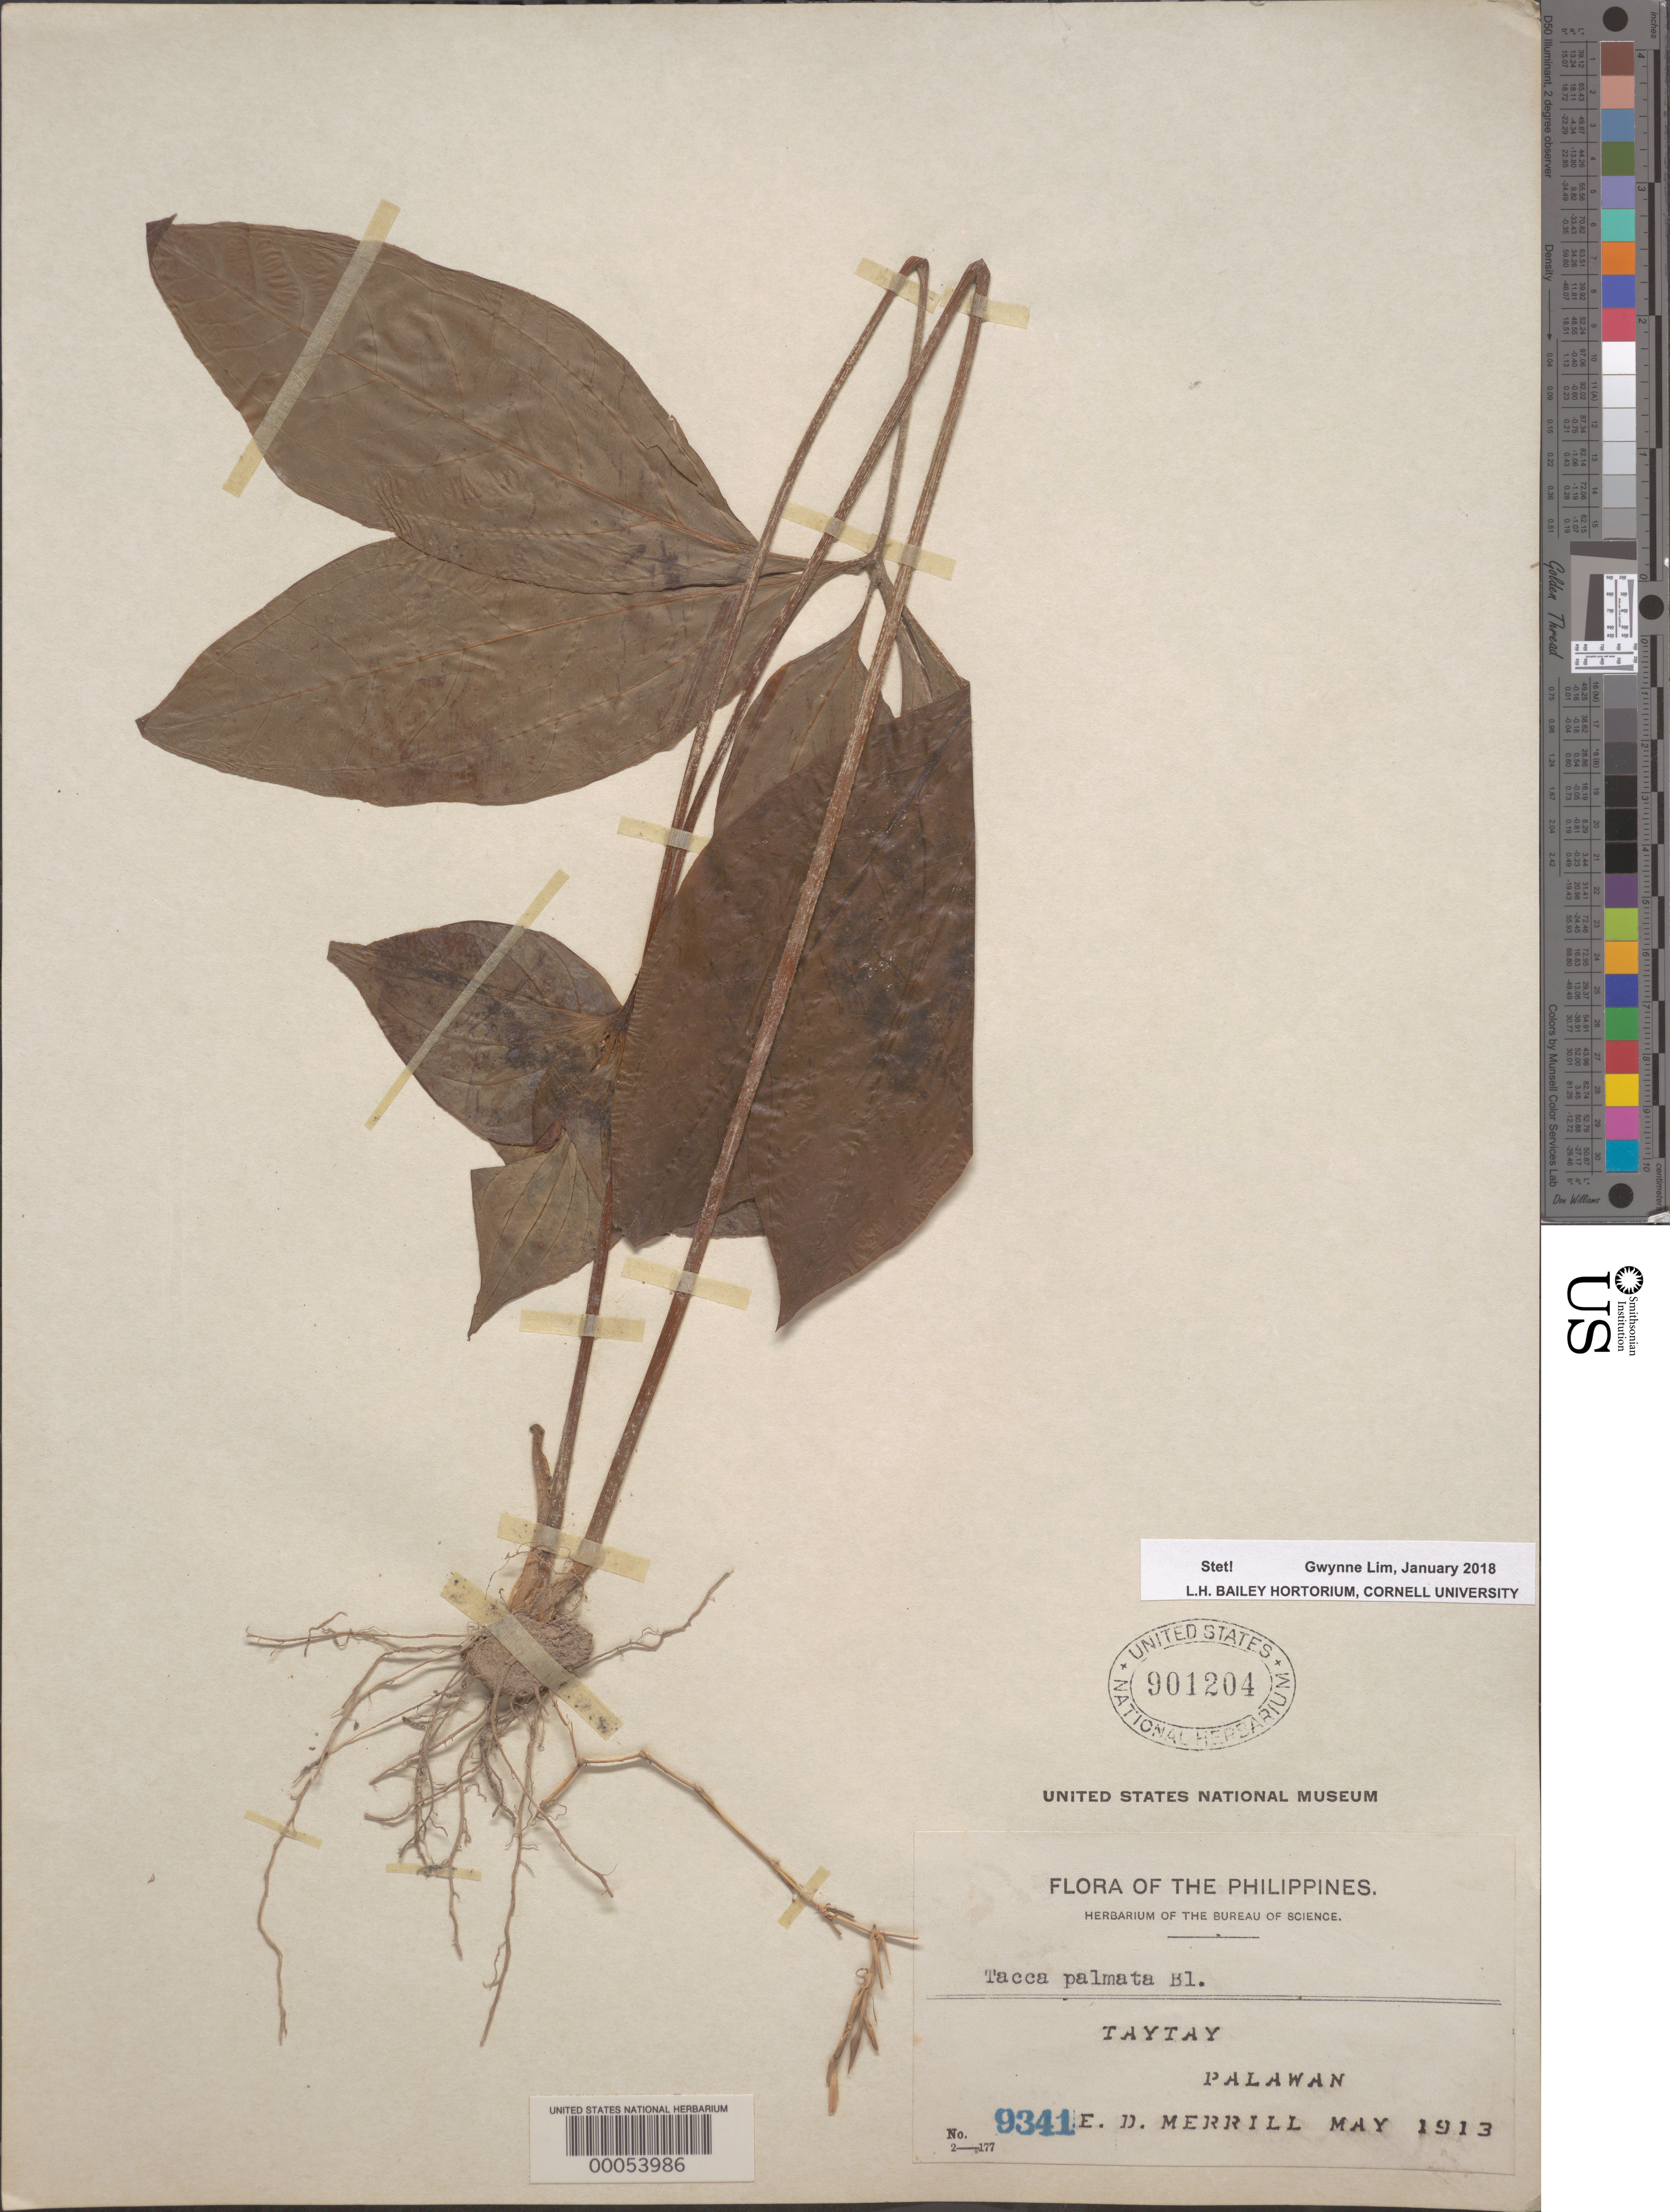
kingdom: Plantae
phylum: Tracheophyta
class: Liliopsida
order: Dioscoreales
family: Dioscoreaceae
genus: Tacca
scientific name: Tacca palmata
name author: Blume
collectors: E. D. Merrill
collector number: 9341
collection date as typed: May 1913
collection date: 1913-05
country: Philippines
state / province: Mimaropa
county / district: Palawan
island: Palawan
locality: Taytay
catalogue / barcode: US 901204